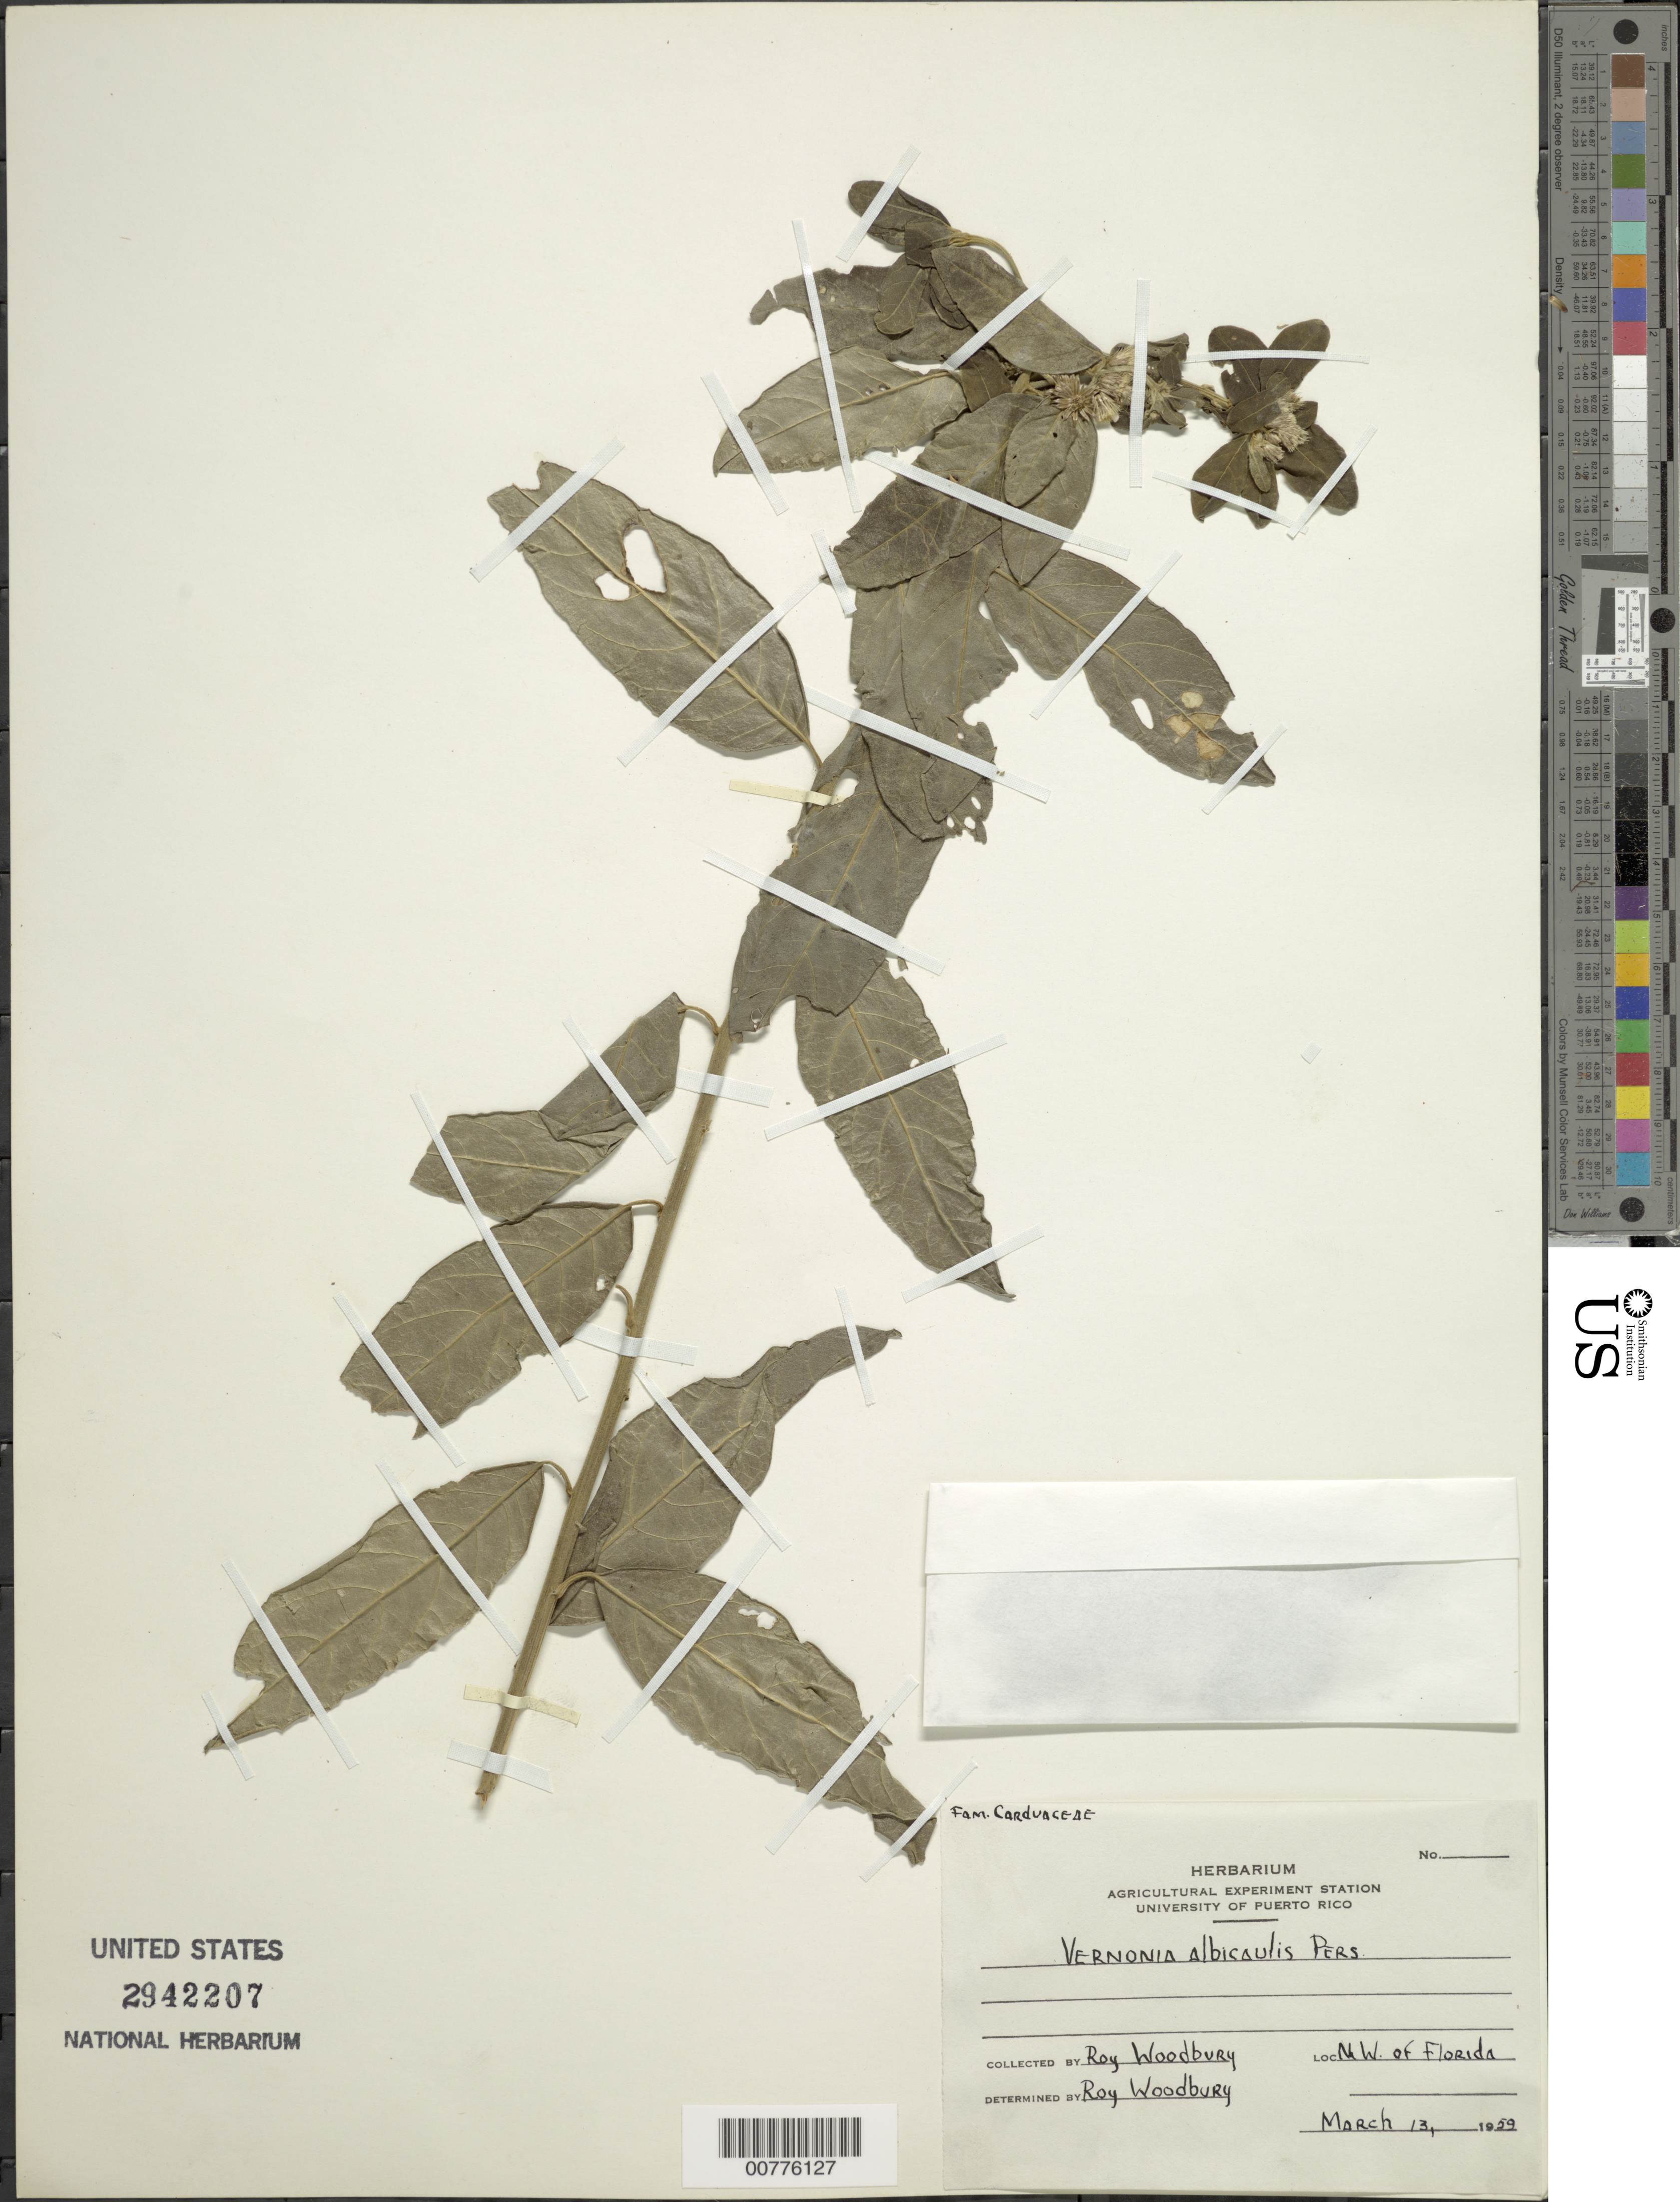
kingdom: Plantae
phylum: Tracheophyta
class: Magnoliopsida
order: Asterales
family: Asteraceae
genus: Lepidaploa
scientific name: Lepidaploa glabra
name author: (Willd.) H. Rob.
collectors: R. O. Woodbury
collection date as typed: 13 Mar 1959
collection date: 1959-03-13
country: Puerto Rico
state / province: Florida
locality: NW of Florida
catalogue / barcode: US 2942207